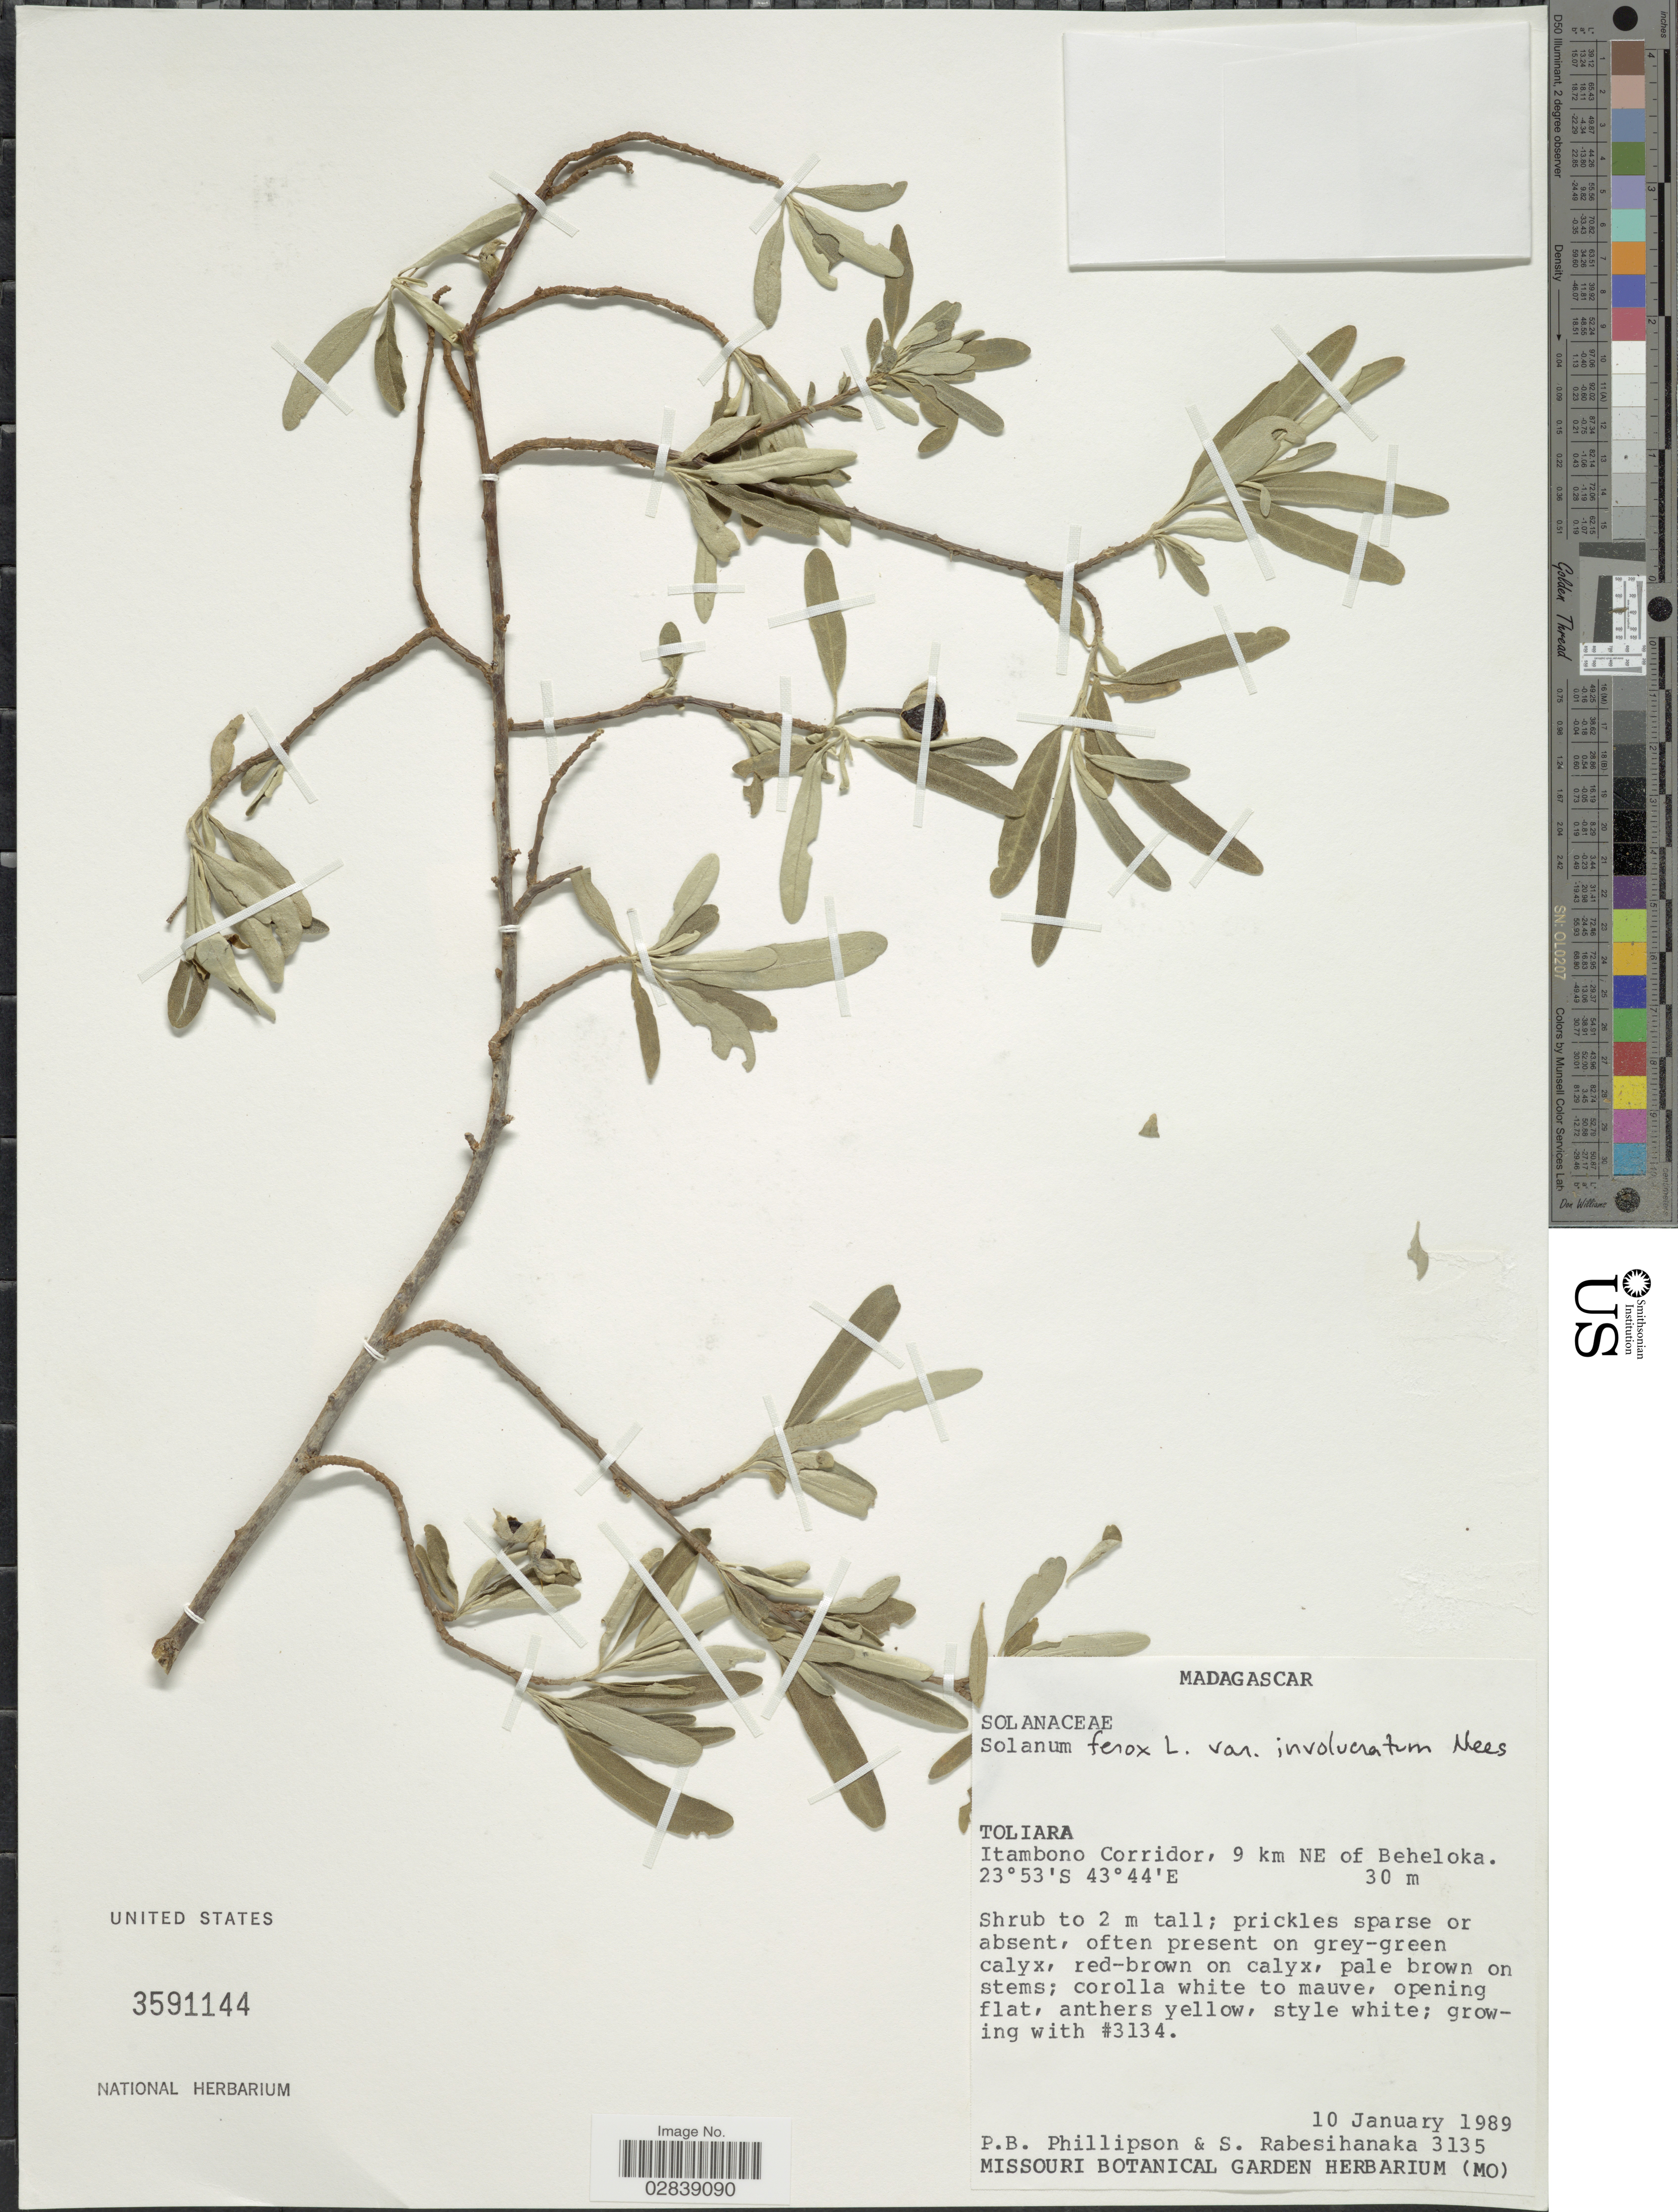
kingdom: Plantae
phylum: Tracheophyta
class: Magnoliopsida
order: Solanales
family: Solanaceae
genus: Solanum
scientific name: Solanum ferox var. involucratum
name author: Nees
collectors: P. B. Phillipson & S. Rabesihanaka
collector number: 3135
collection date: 1989-01-10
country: Madagascar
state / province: Atsimo-Andrefana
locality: Itambono Corridor, 9 km NE of Beheloka.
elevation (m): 30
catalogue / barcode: US 3591144